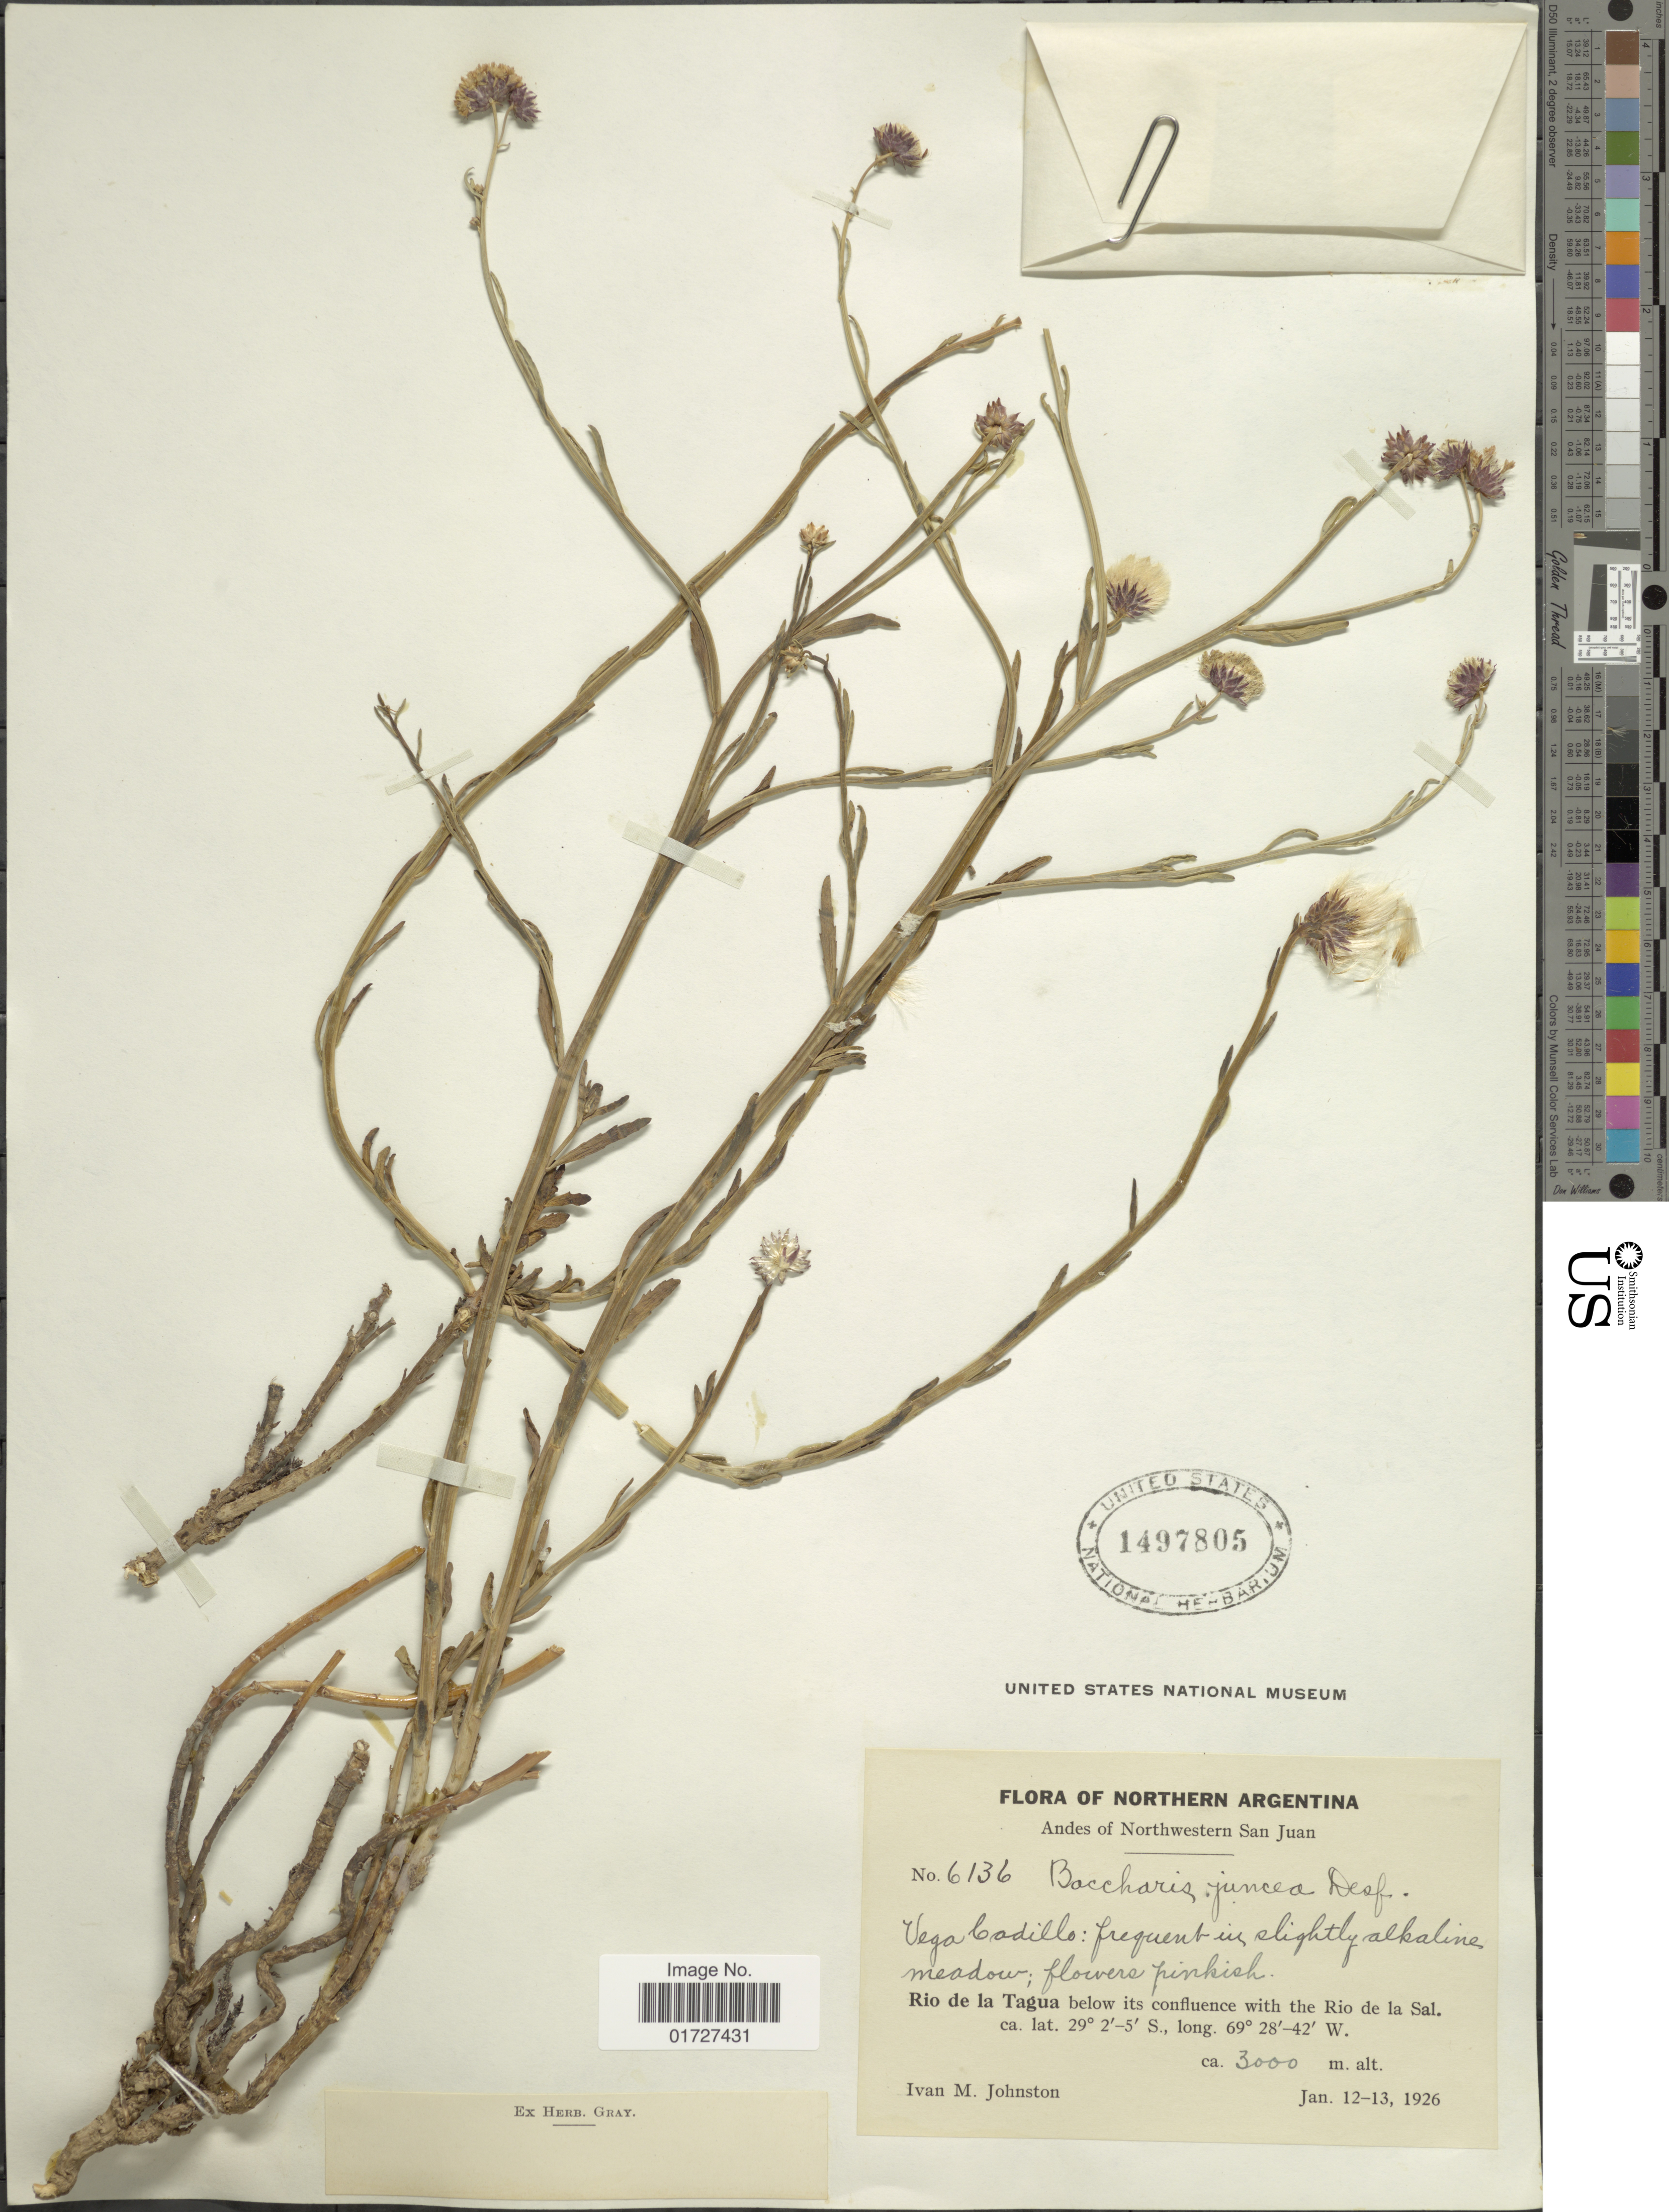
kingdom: Plantae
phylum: Tracheophyta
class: Magnoliopsida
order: Asterales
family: Asteraceae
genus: Baccharis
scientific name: Baccharis juncea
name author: (Lehm.) Desf.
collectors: I.M. Johnston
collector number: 6136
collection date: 1926-01-12/1926-01-13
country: Argentina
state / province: San Juan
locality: Northern Argentina, Andes of Northwestern San Juan, Rio de la Tagua below its confluence with the Rio de la Sal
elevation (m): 3000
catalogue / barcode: US 1497805